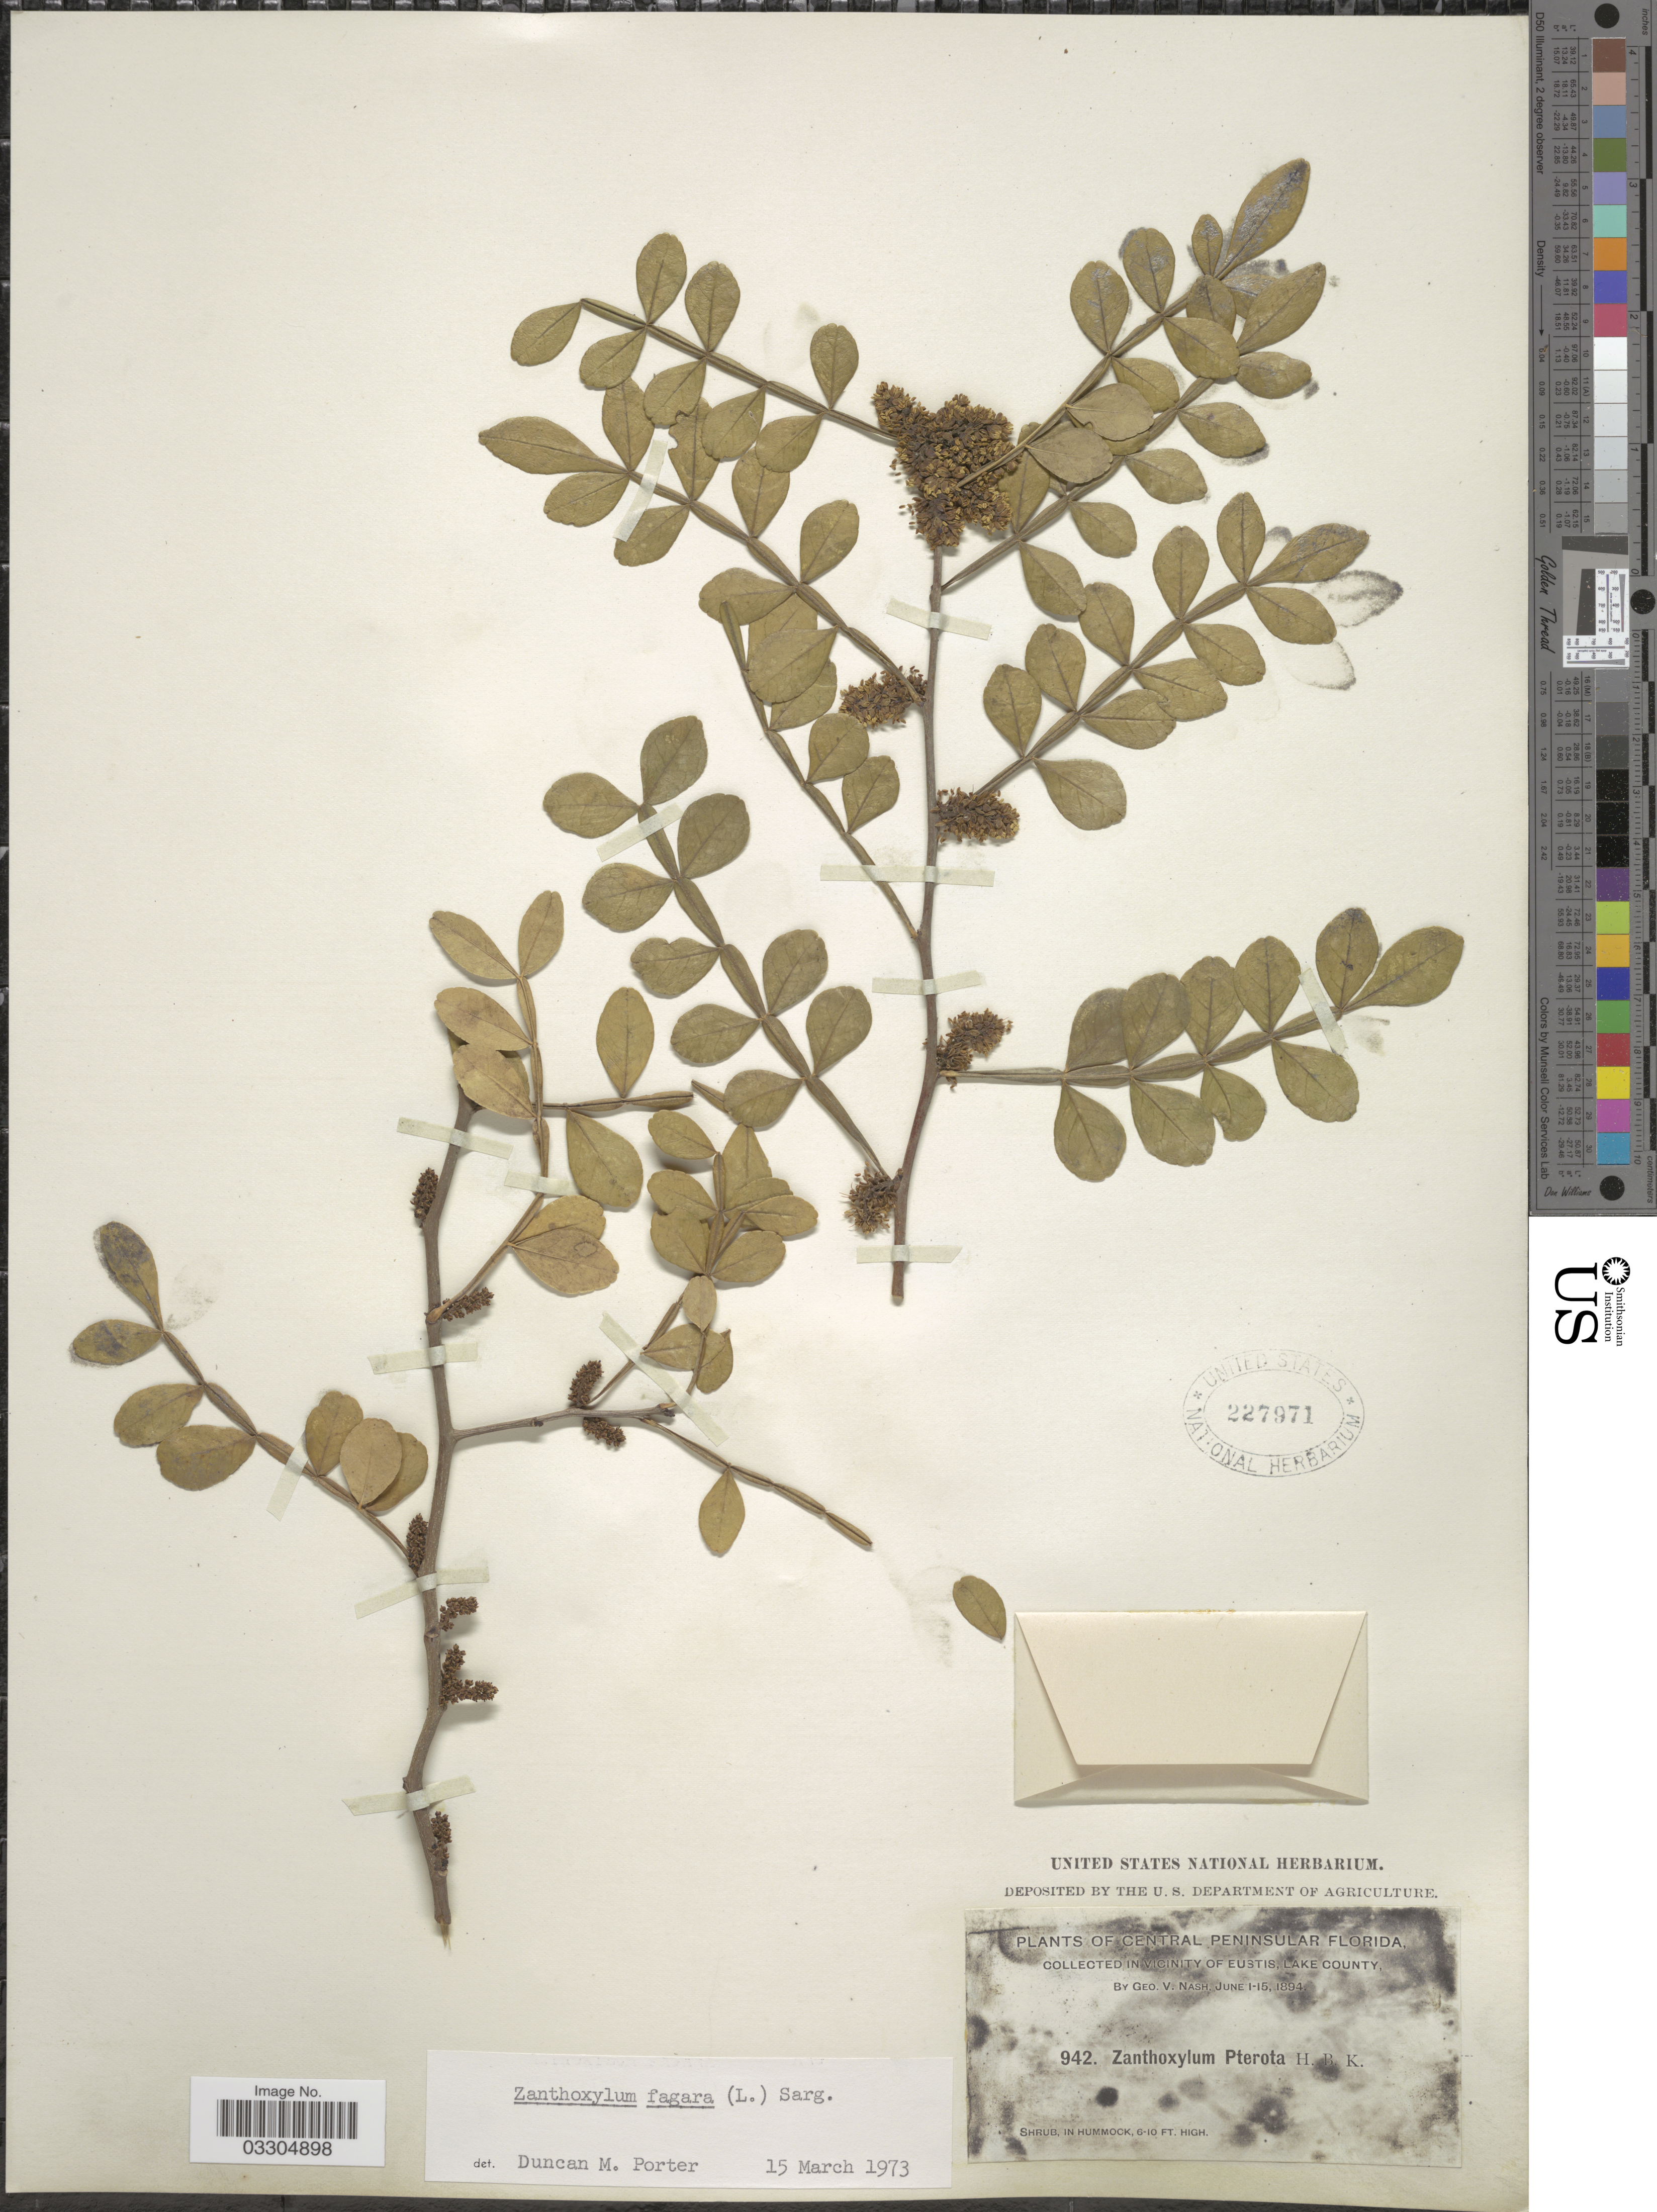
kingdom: Plantae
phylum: Tracheophyta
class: Magnoliopsida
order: Sapindales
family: Rutaceae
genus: Zanthoxylum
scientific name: Zanthoxylum fagara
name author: (L.) Sarg.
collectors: G. V. Nash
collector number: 942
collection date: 1894-06-01/1894-06-15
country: United States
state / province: Florida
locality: Central Peninsular Florida. In vicinity of Eustis, Lake County.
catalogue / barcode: US 227971